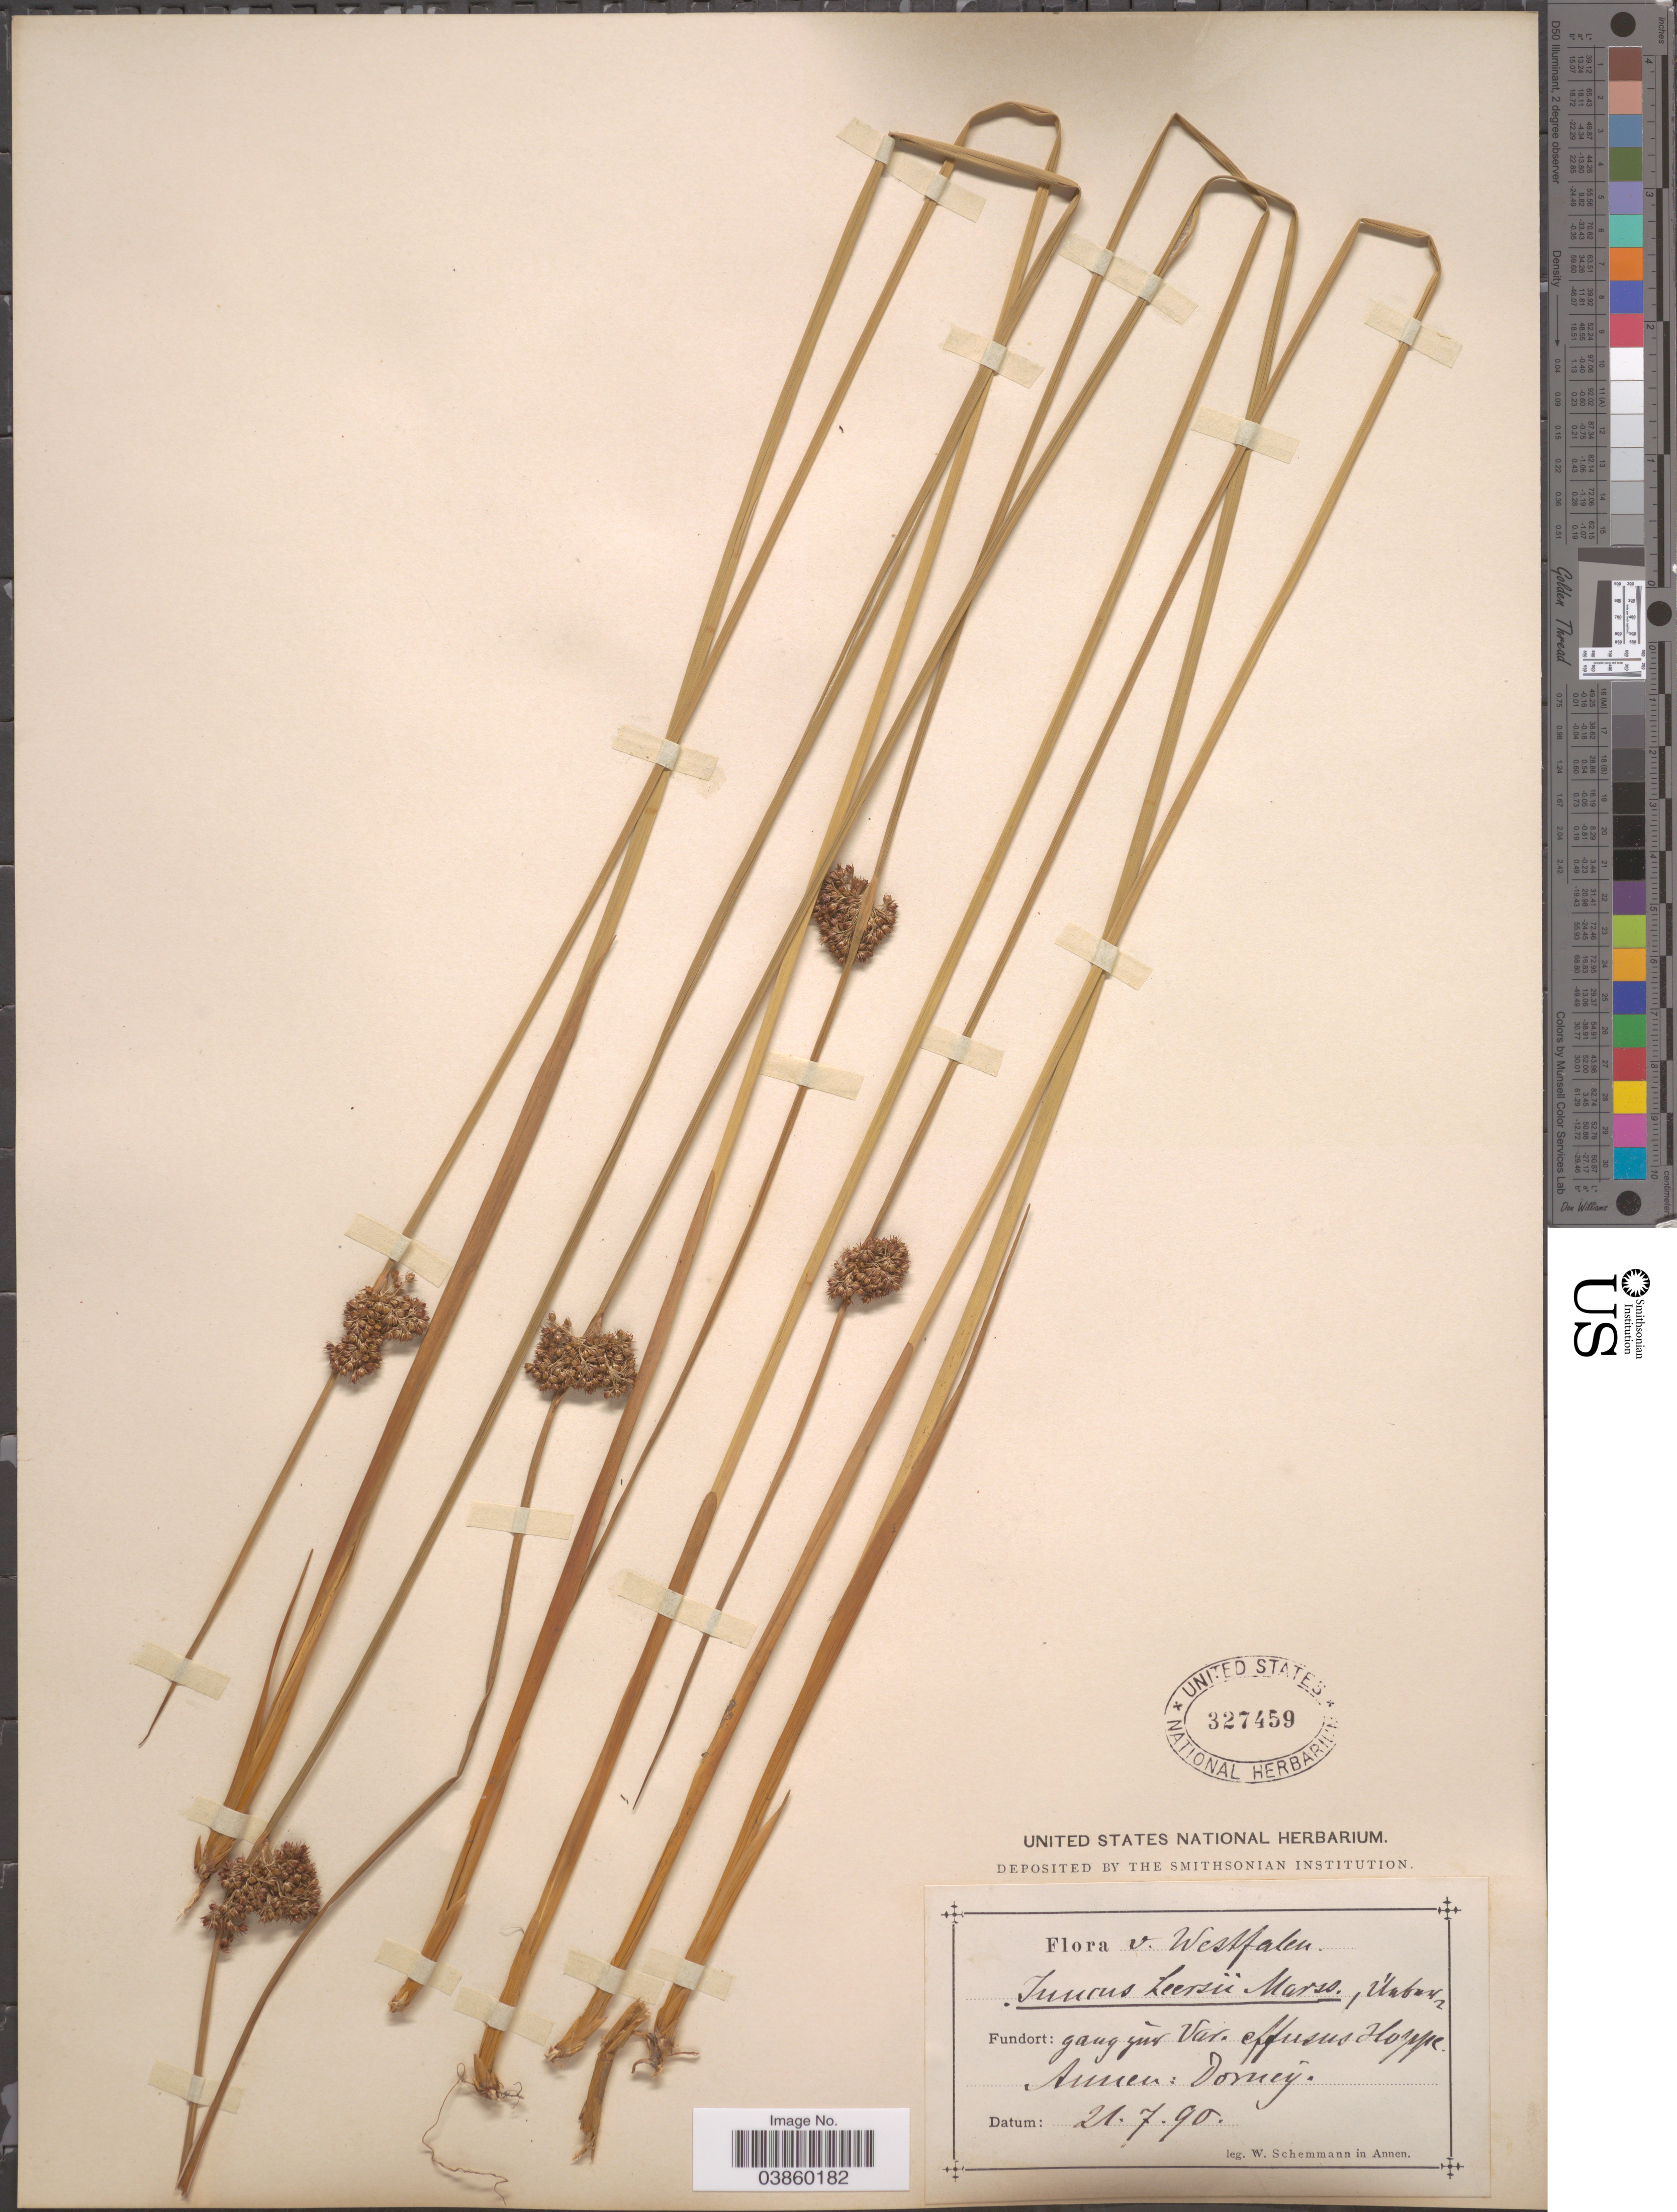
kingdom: Plantae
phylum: Tracheophyta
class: Liliopsida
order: Poales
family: Juncaceae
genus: Juncus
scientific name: Juncus conglomeratus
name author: L.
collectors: W. Schemmann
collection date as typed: Transcribed d/m/y: 21/7/90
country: Germany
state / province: Nordrhein-Westfalen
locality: Westfalen. Annen: Dorney.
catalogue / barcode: US 327459